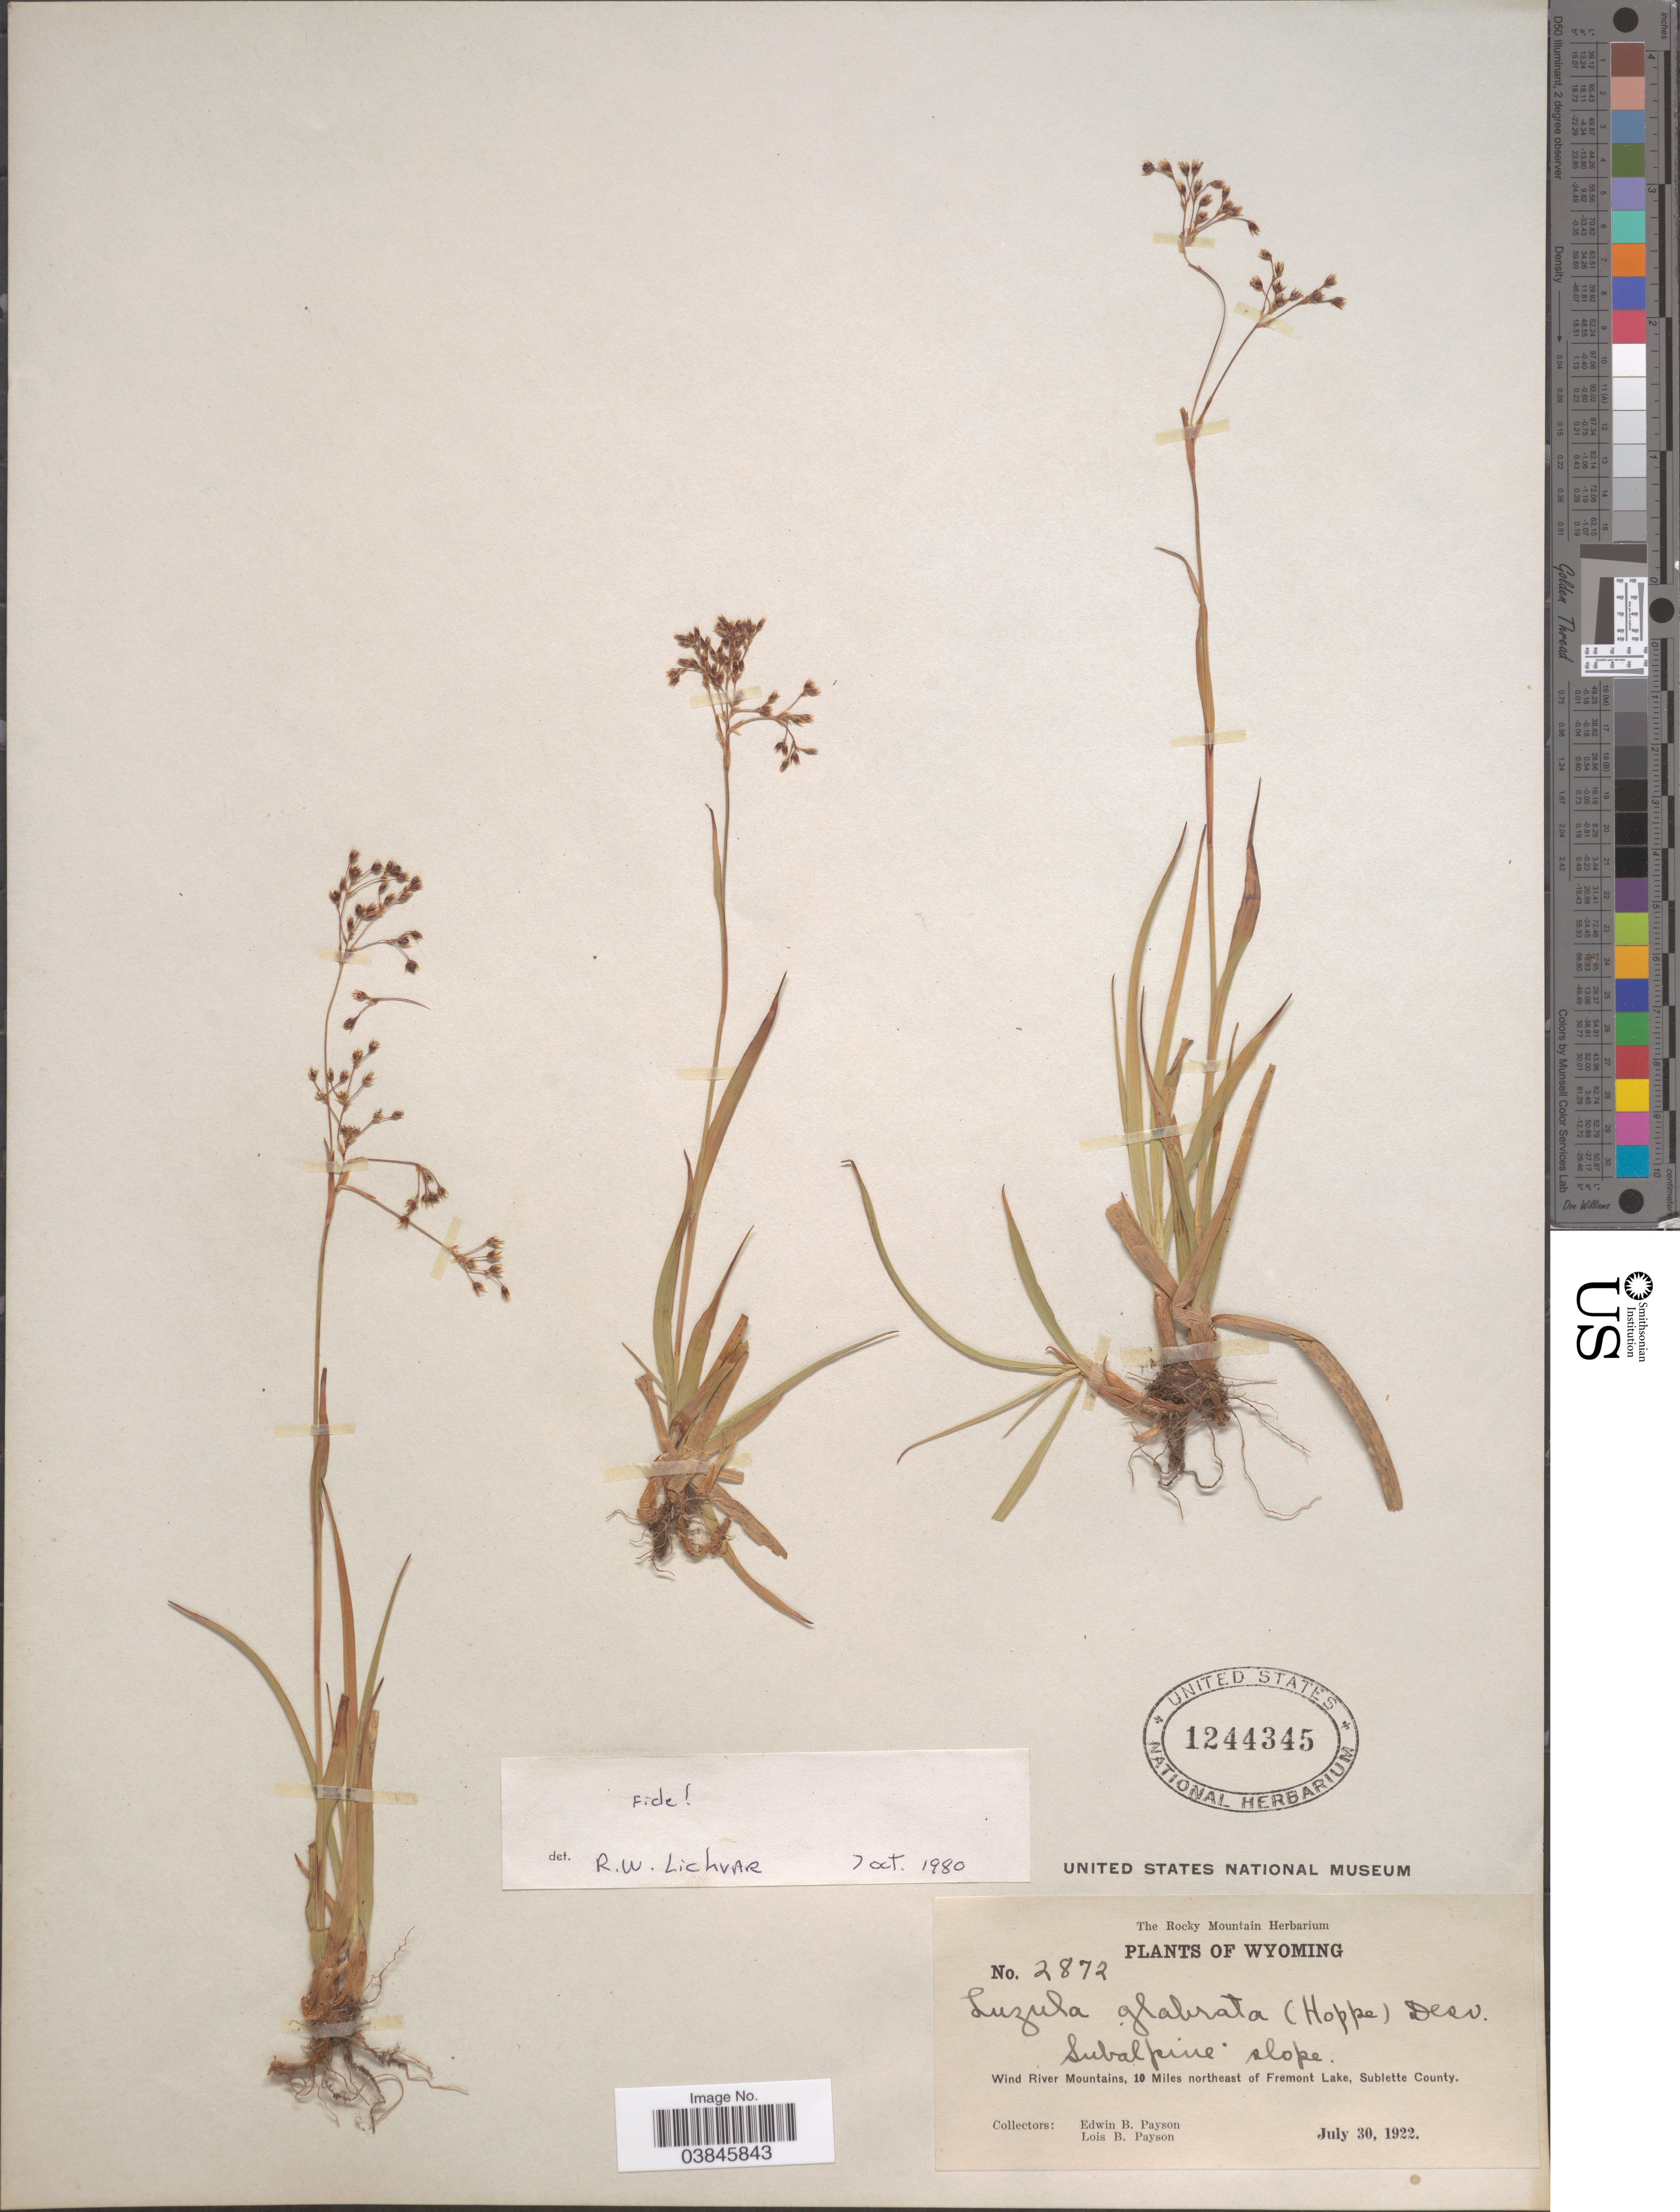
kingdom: Plantae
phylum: Tracheophyta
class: Liliopsida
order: Poales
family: Juncaceae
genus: Luzula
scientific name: Luzula glabrata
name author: (Hoppe) Desv.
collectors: E. B. Payson & L. Payson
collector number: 2872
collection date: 1922-07-30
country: United States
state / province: Wyoming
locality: Subalpine slope. Wind River Mountains, 10 Miles northeast of Fremont Lake, Sublette County.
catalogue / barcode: US 1244345